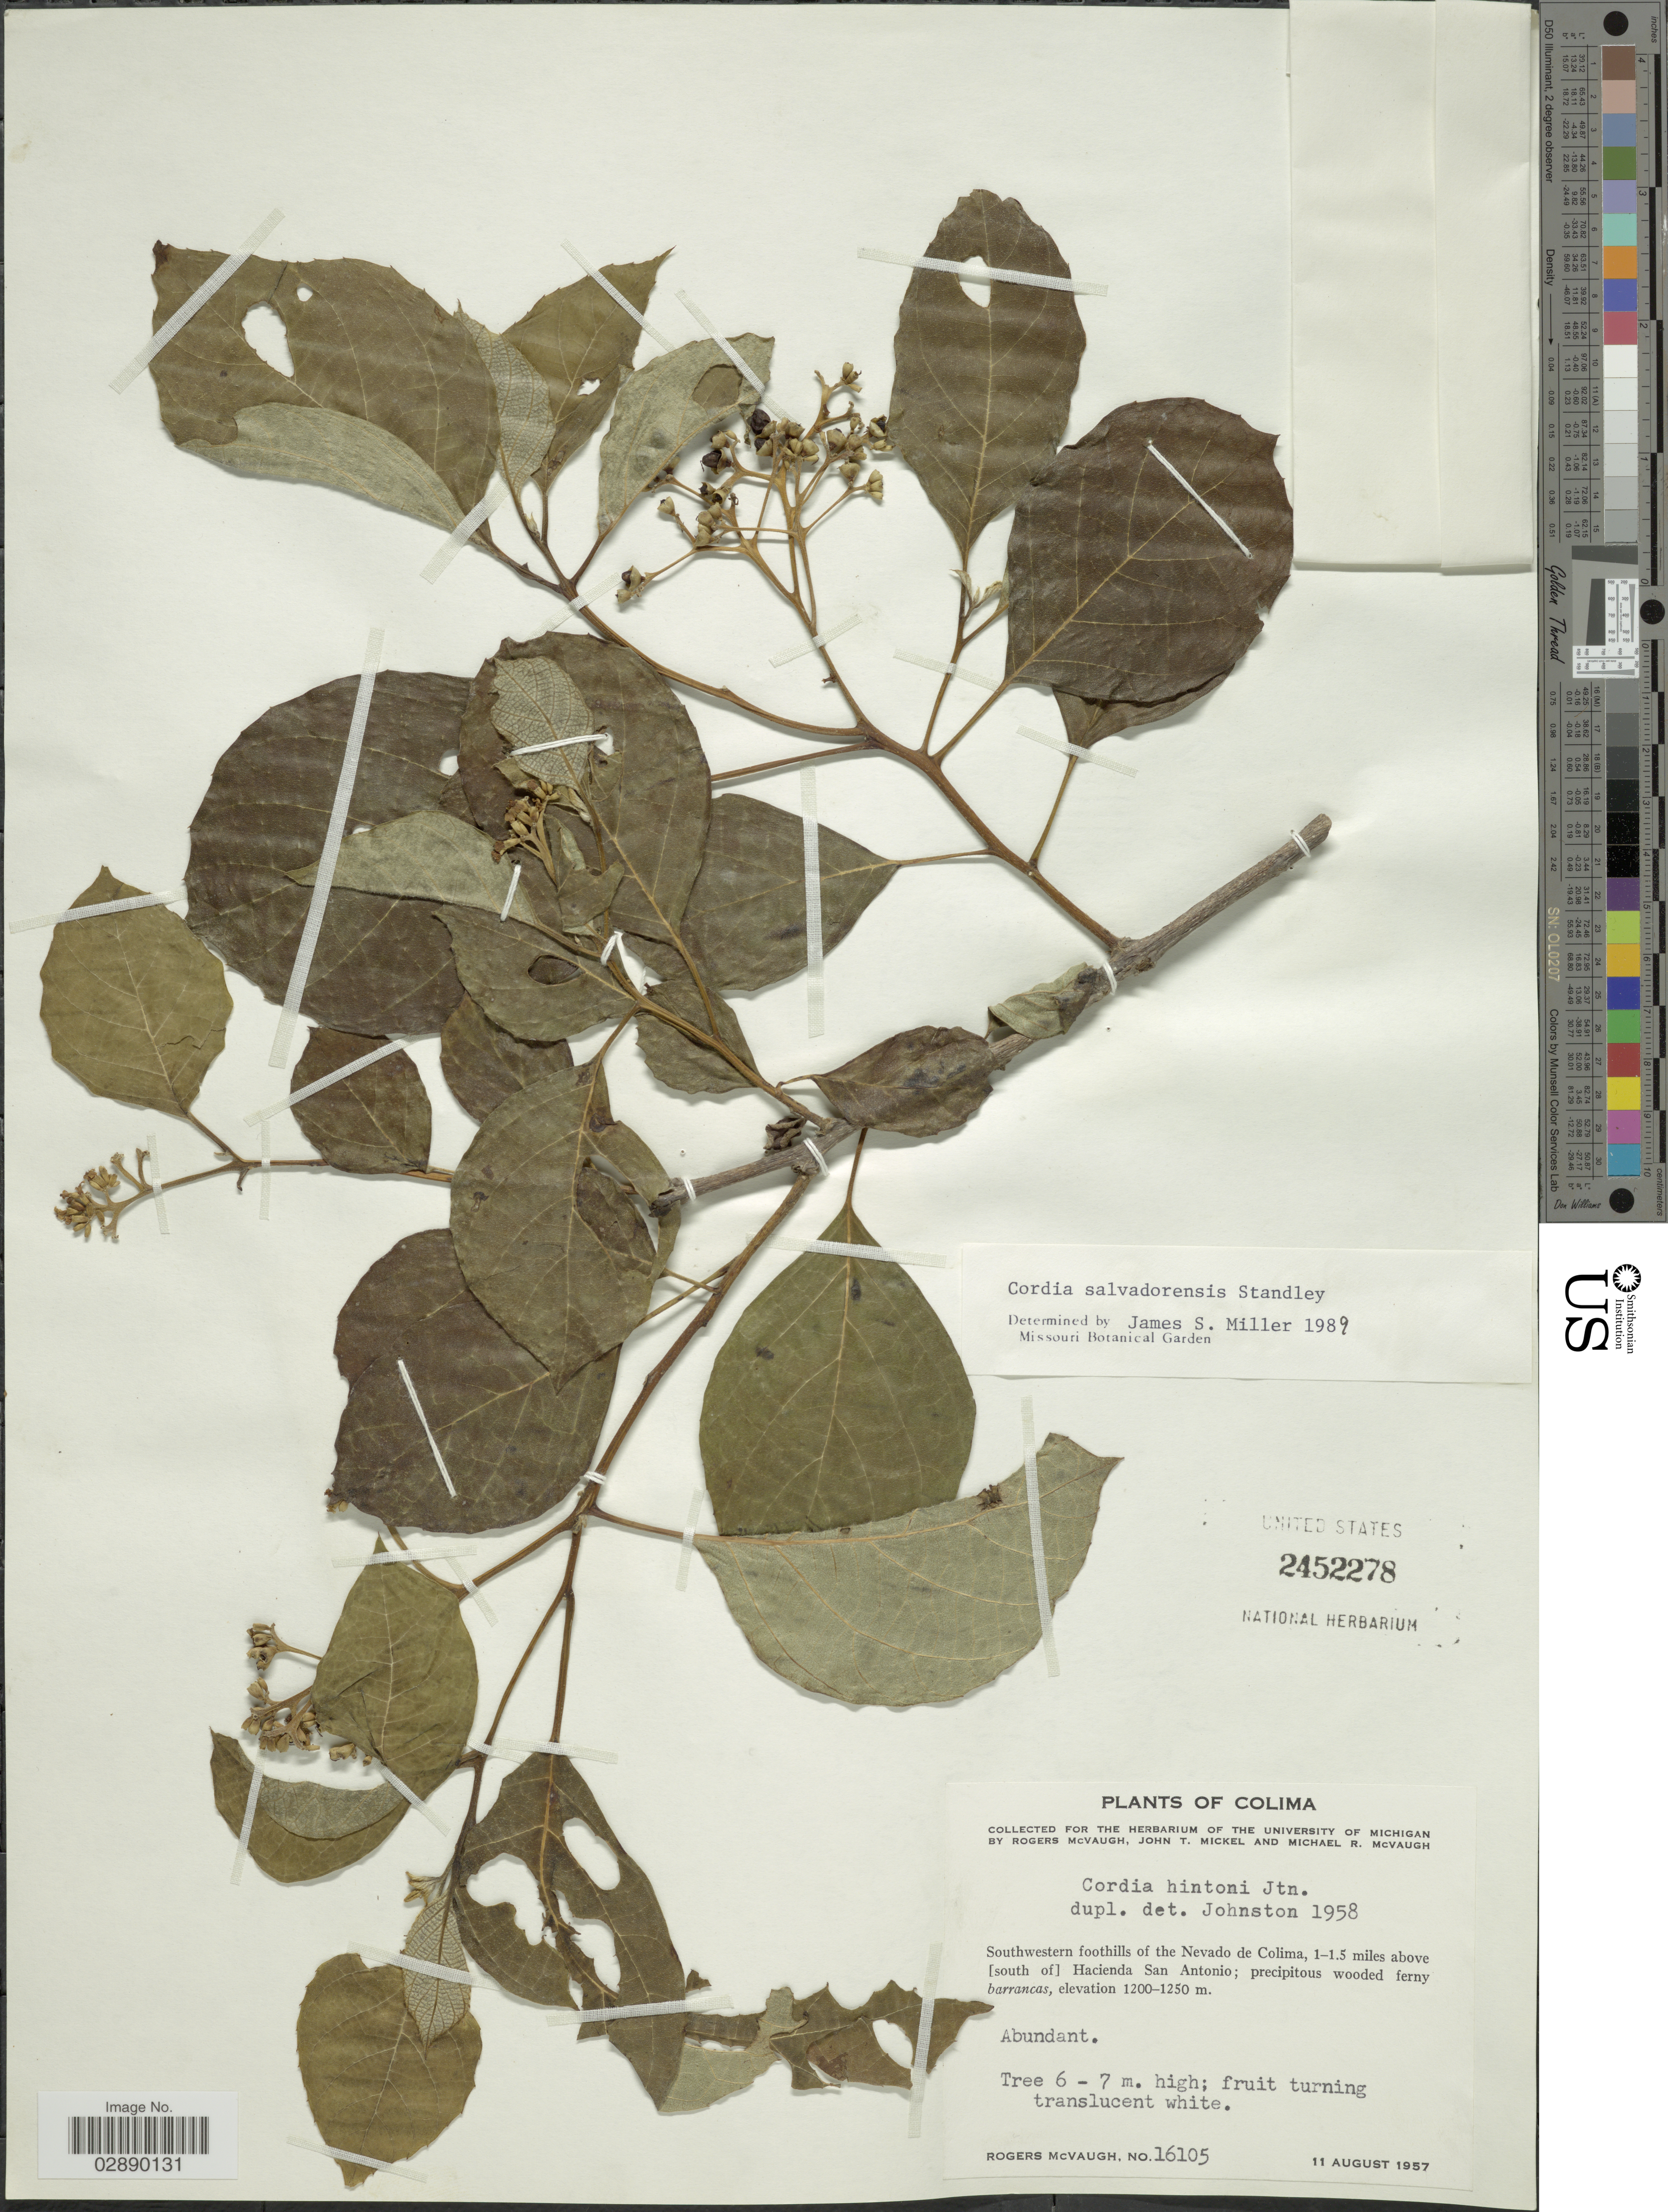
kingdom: Plantae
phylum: Tracheophyta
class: Magnoliopsida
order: Boraginales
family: Cordiaceae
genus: Cordia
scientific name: Cordia salvadorensis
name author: Standl.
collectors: R. McVaugh, J. T. Mickel & M. R. McVaugh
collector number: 16105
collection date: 1957-08-11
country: Mexico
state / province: Colima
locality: Southwestern foothills of the Nevado de Colima, 1-1.5 miles above [south of] Hacienda San Antonio.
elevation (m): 1200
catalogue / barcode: US 2452278